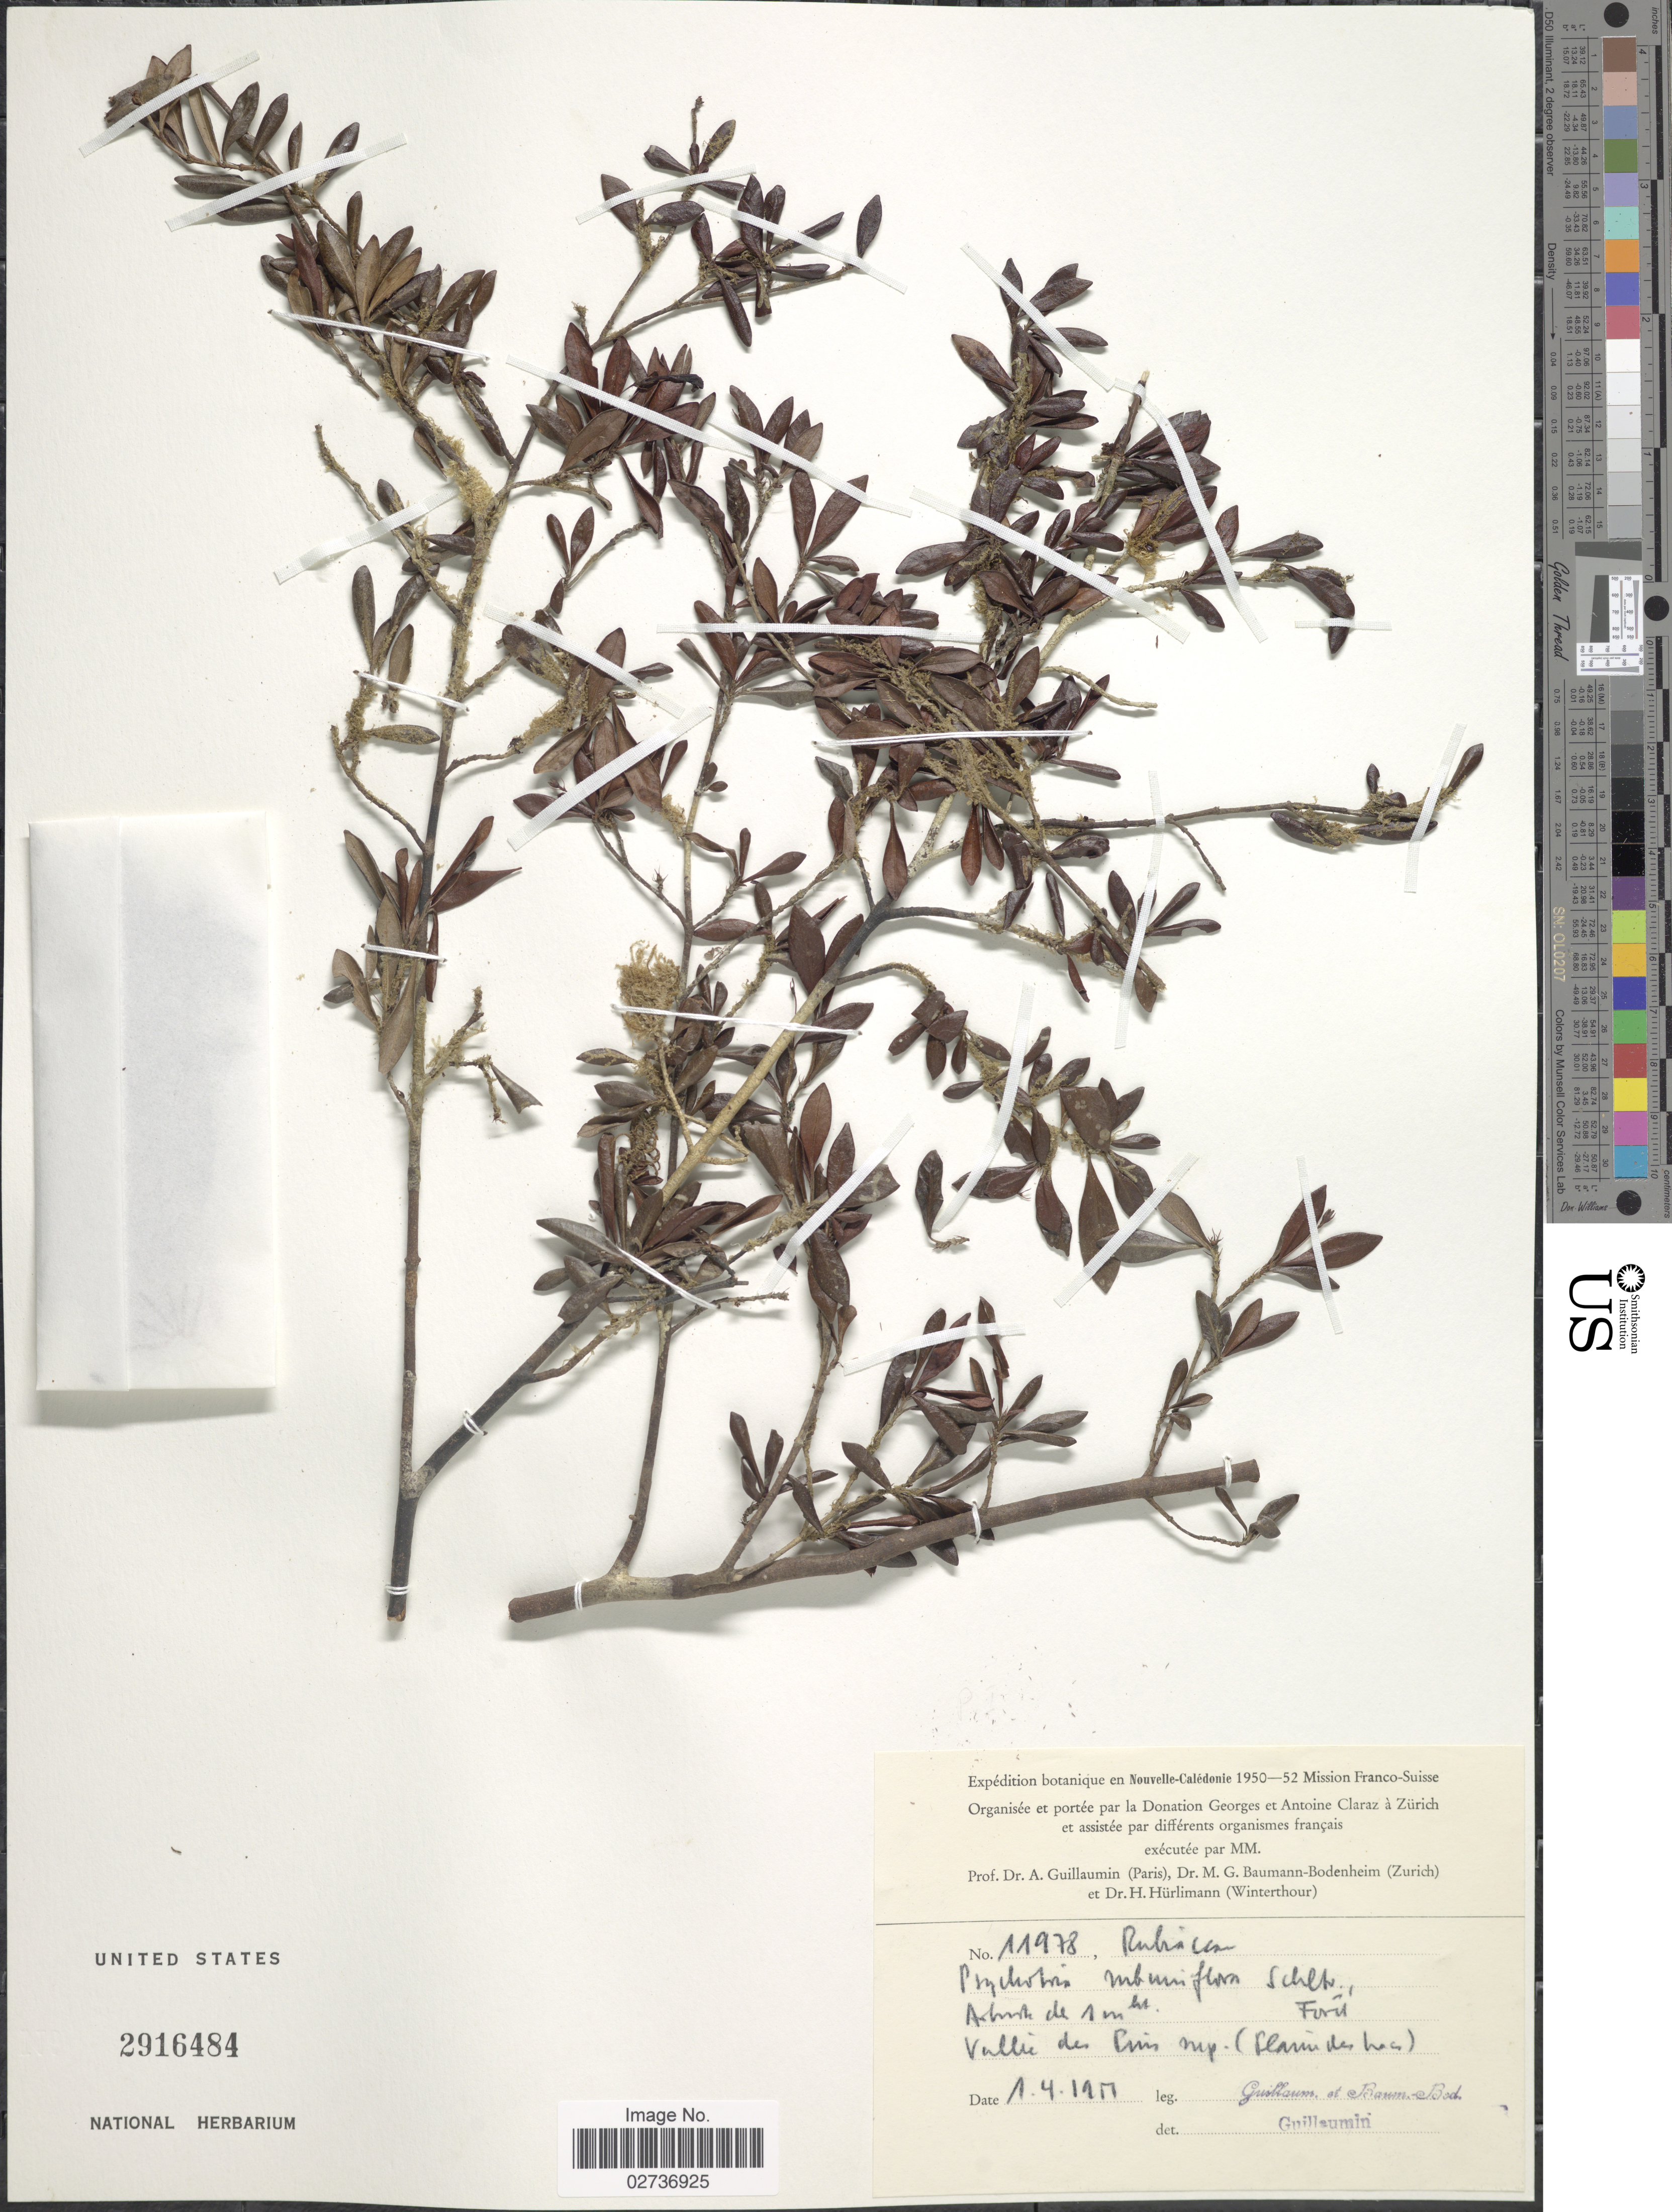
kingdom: Plantae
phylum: Tracheophyta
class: Magnoliopsida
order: Gentianales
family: Rubiaceae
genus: Psychotria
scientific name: Psychotria subuniflora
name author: (Baill.) Schltr.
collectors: A. Guillaumin & M. G. Baumann-Bodenheim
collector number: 11978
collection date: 1951-04-01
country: New Caledonia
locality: Vallee des Pins mp. (PLaine des Lacs). [interpreted]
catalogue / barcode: US 2916484